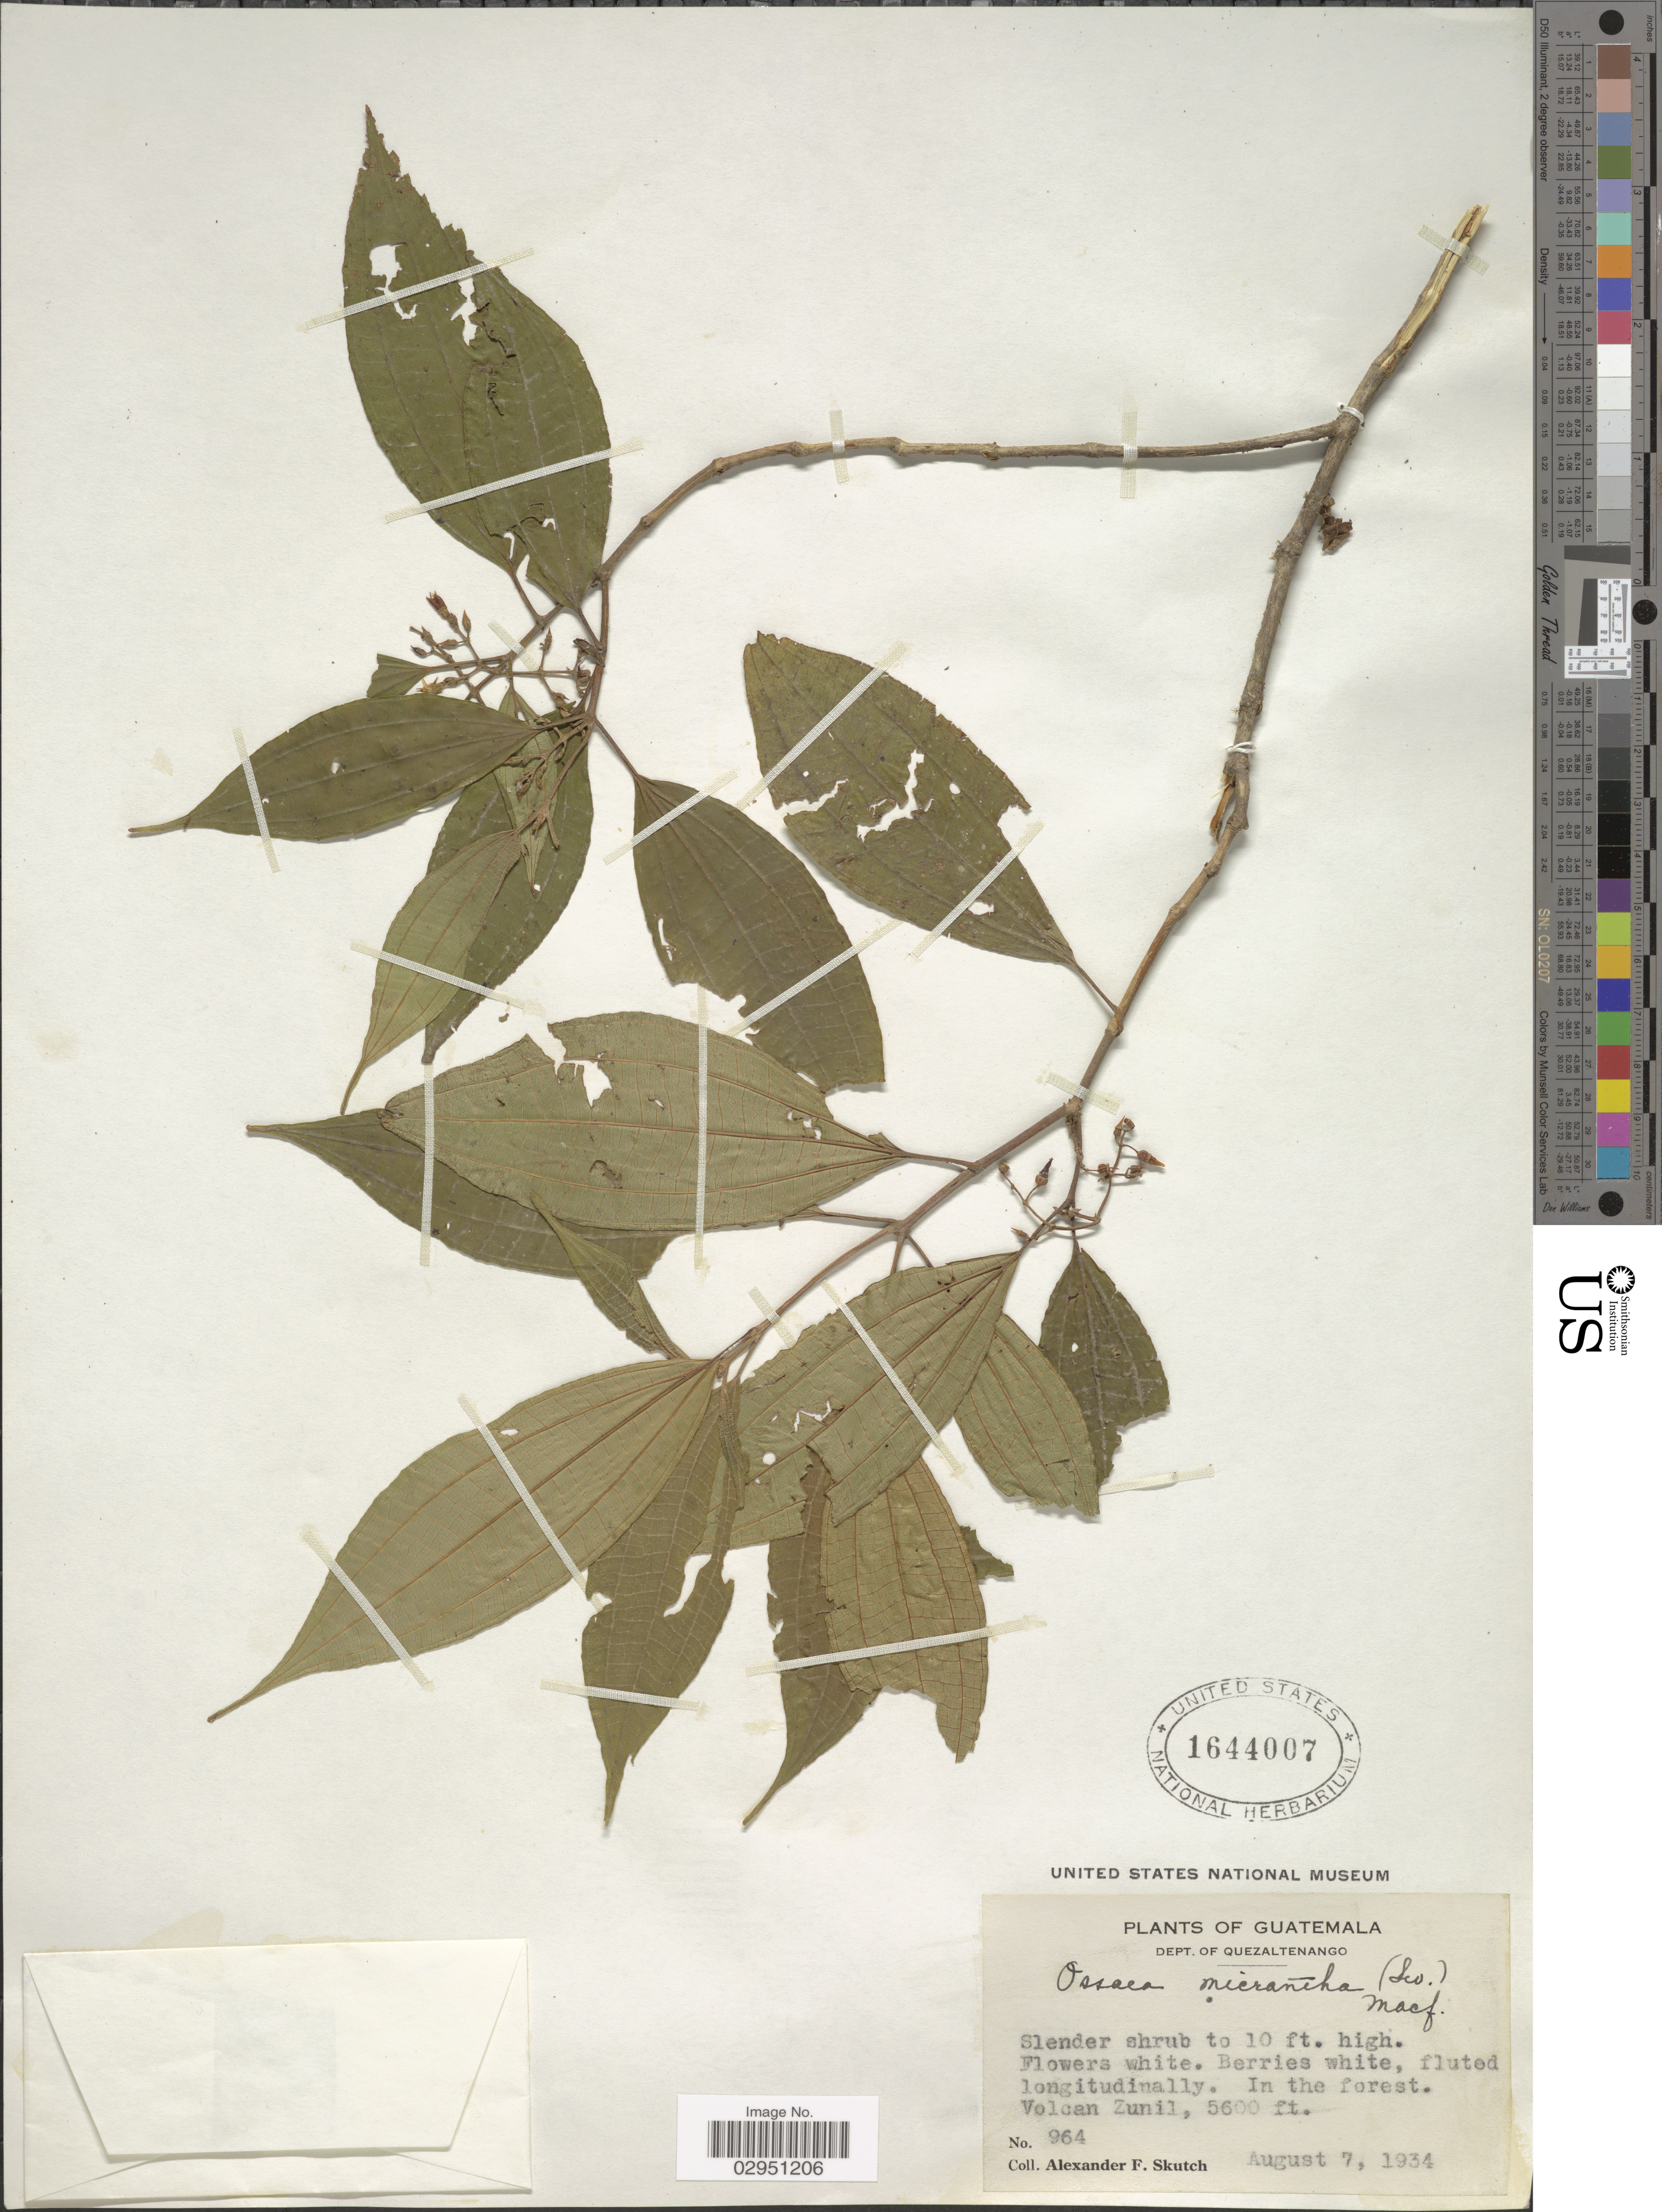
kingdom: Plantae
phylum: Tracheophyta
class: Magnoliopsida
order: Myrtales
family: Melastomataceae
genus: Ossaea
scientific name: Ossaea micrantha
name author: (Sw.) Macfad. ex Cogn.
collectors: A. F. Skutch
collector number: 964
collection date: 1934-08-07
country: Guatemala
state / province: Quetzaltenango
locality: Dept. of Quezaltenango. Volcan Zunil.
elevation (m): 1707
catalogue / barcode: US 1644007